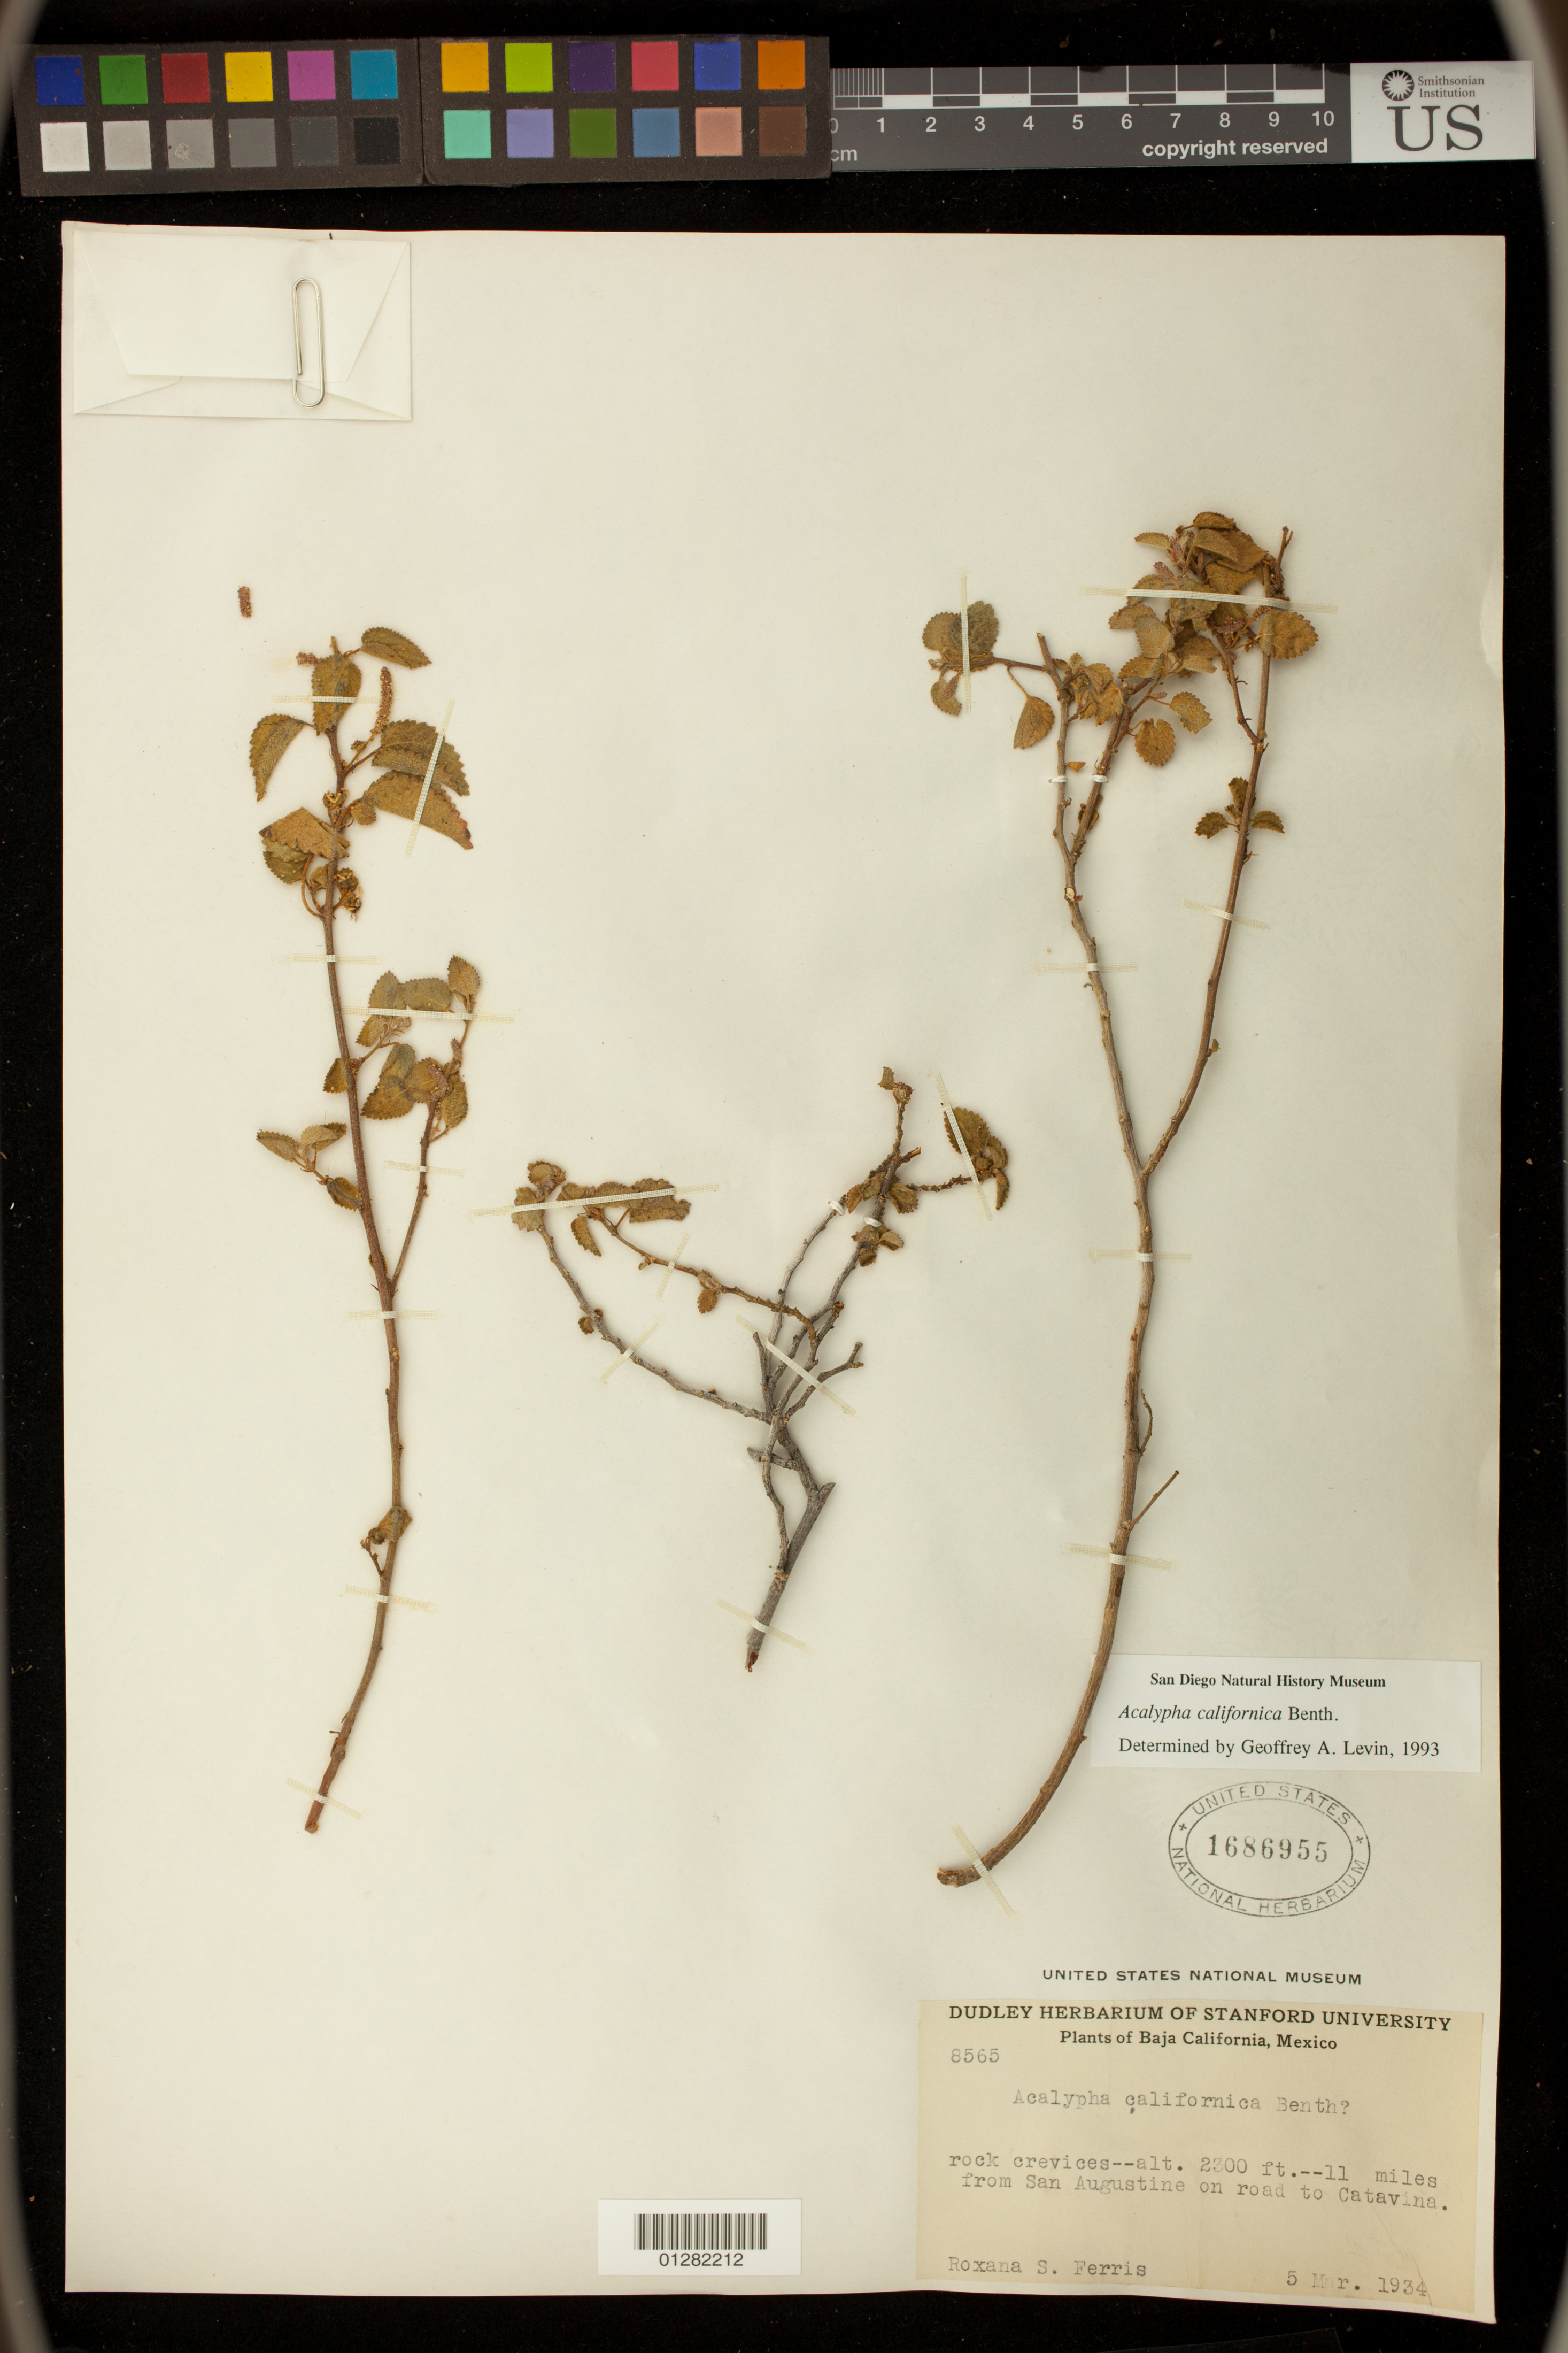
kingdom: Plantae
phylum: Tracheophyta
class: Magnoliopsida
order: Malpighiales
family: Euphorbiaceae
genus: Acalypha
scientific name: Acalypha californica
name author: Benth.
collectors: R. S. Ferris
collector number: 8565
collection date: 1934-03-05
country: Mexico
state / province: Baja California Norte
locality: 11 miles from San Augustine on road to Catavina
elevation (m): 701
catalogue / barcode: US 1686955